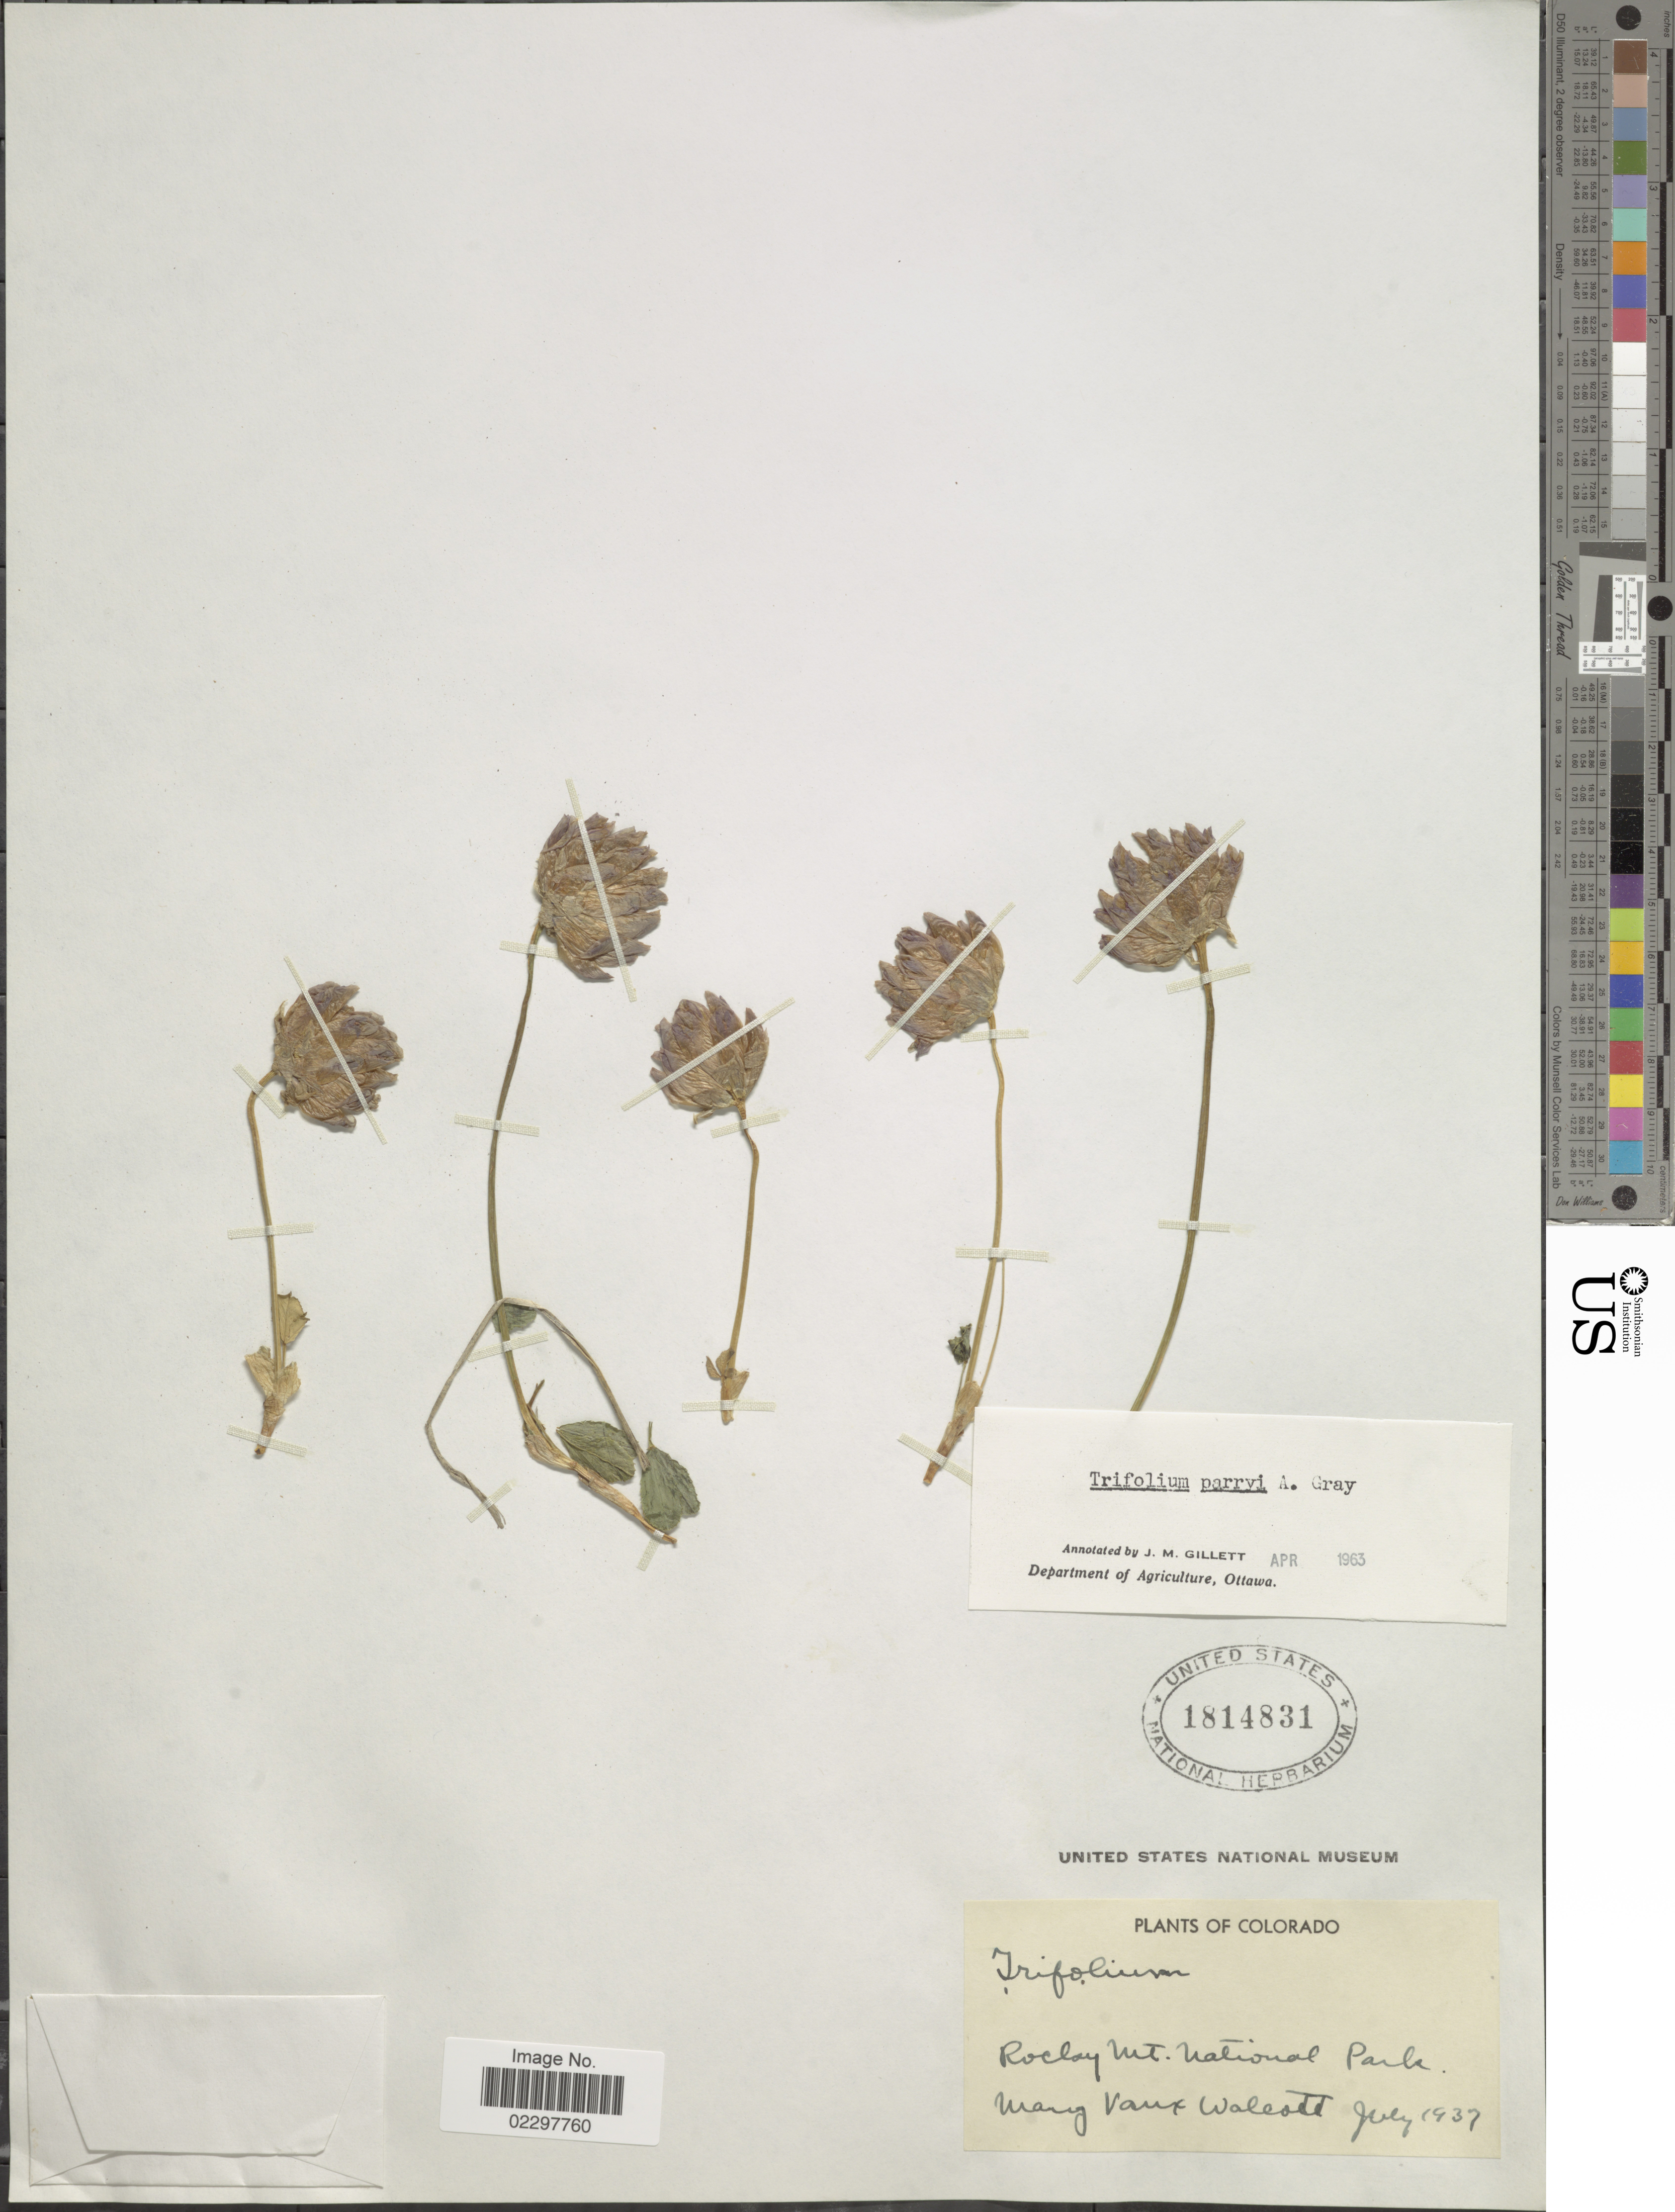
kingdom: Plantae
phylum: Tracheophyta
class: Magnoliopsida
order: Fabales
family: Fabaceae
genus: Trifolium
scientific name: Trifolium parryi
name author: A. Gray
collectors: M. Walcott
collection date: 1937-07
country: United States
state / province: Colorado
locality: Rocky Mt National Park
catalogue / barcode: US 1814831